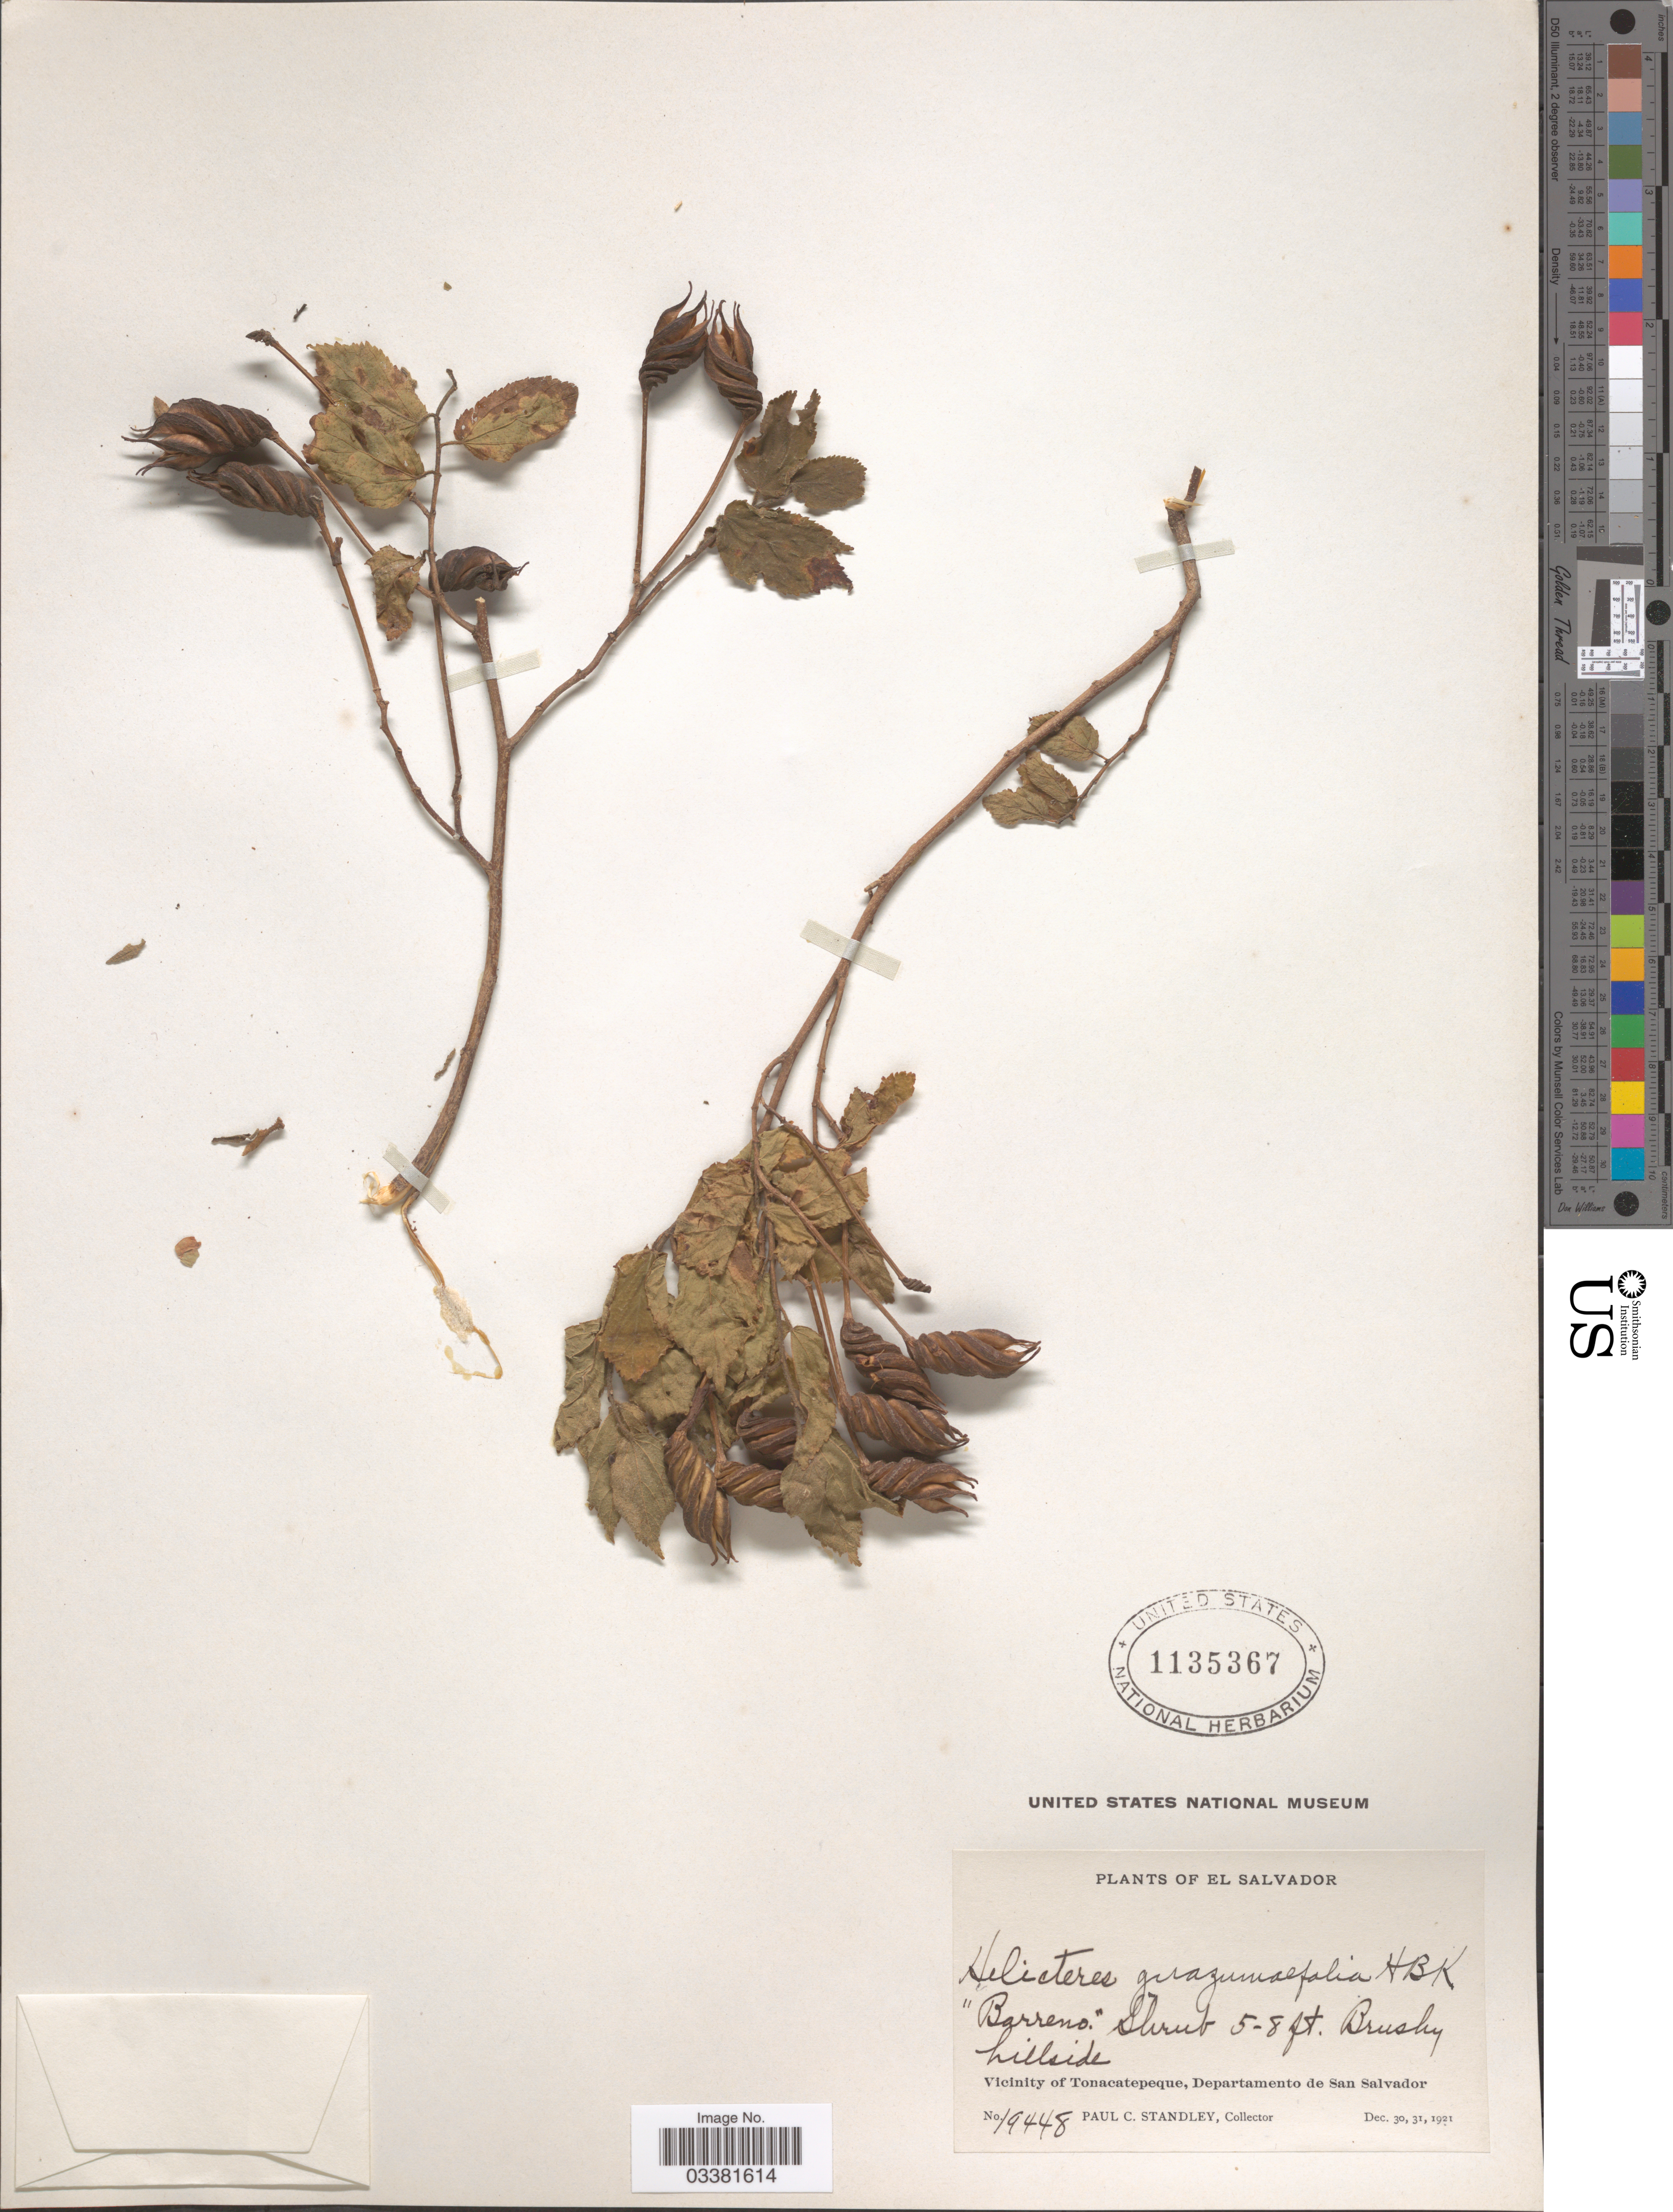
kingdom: Plantae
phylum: Tracheophyta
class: Magnoliopsida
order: Malvales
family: Malvaceae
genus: Helicteres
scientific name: Helicteres guazumifolia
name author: Kunth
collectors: P. C. Standley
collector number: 19448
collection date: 1921-12-30/1921-12-31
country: El Salvador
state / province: San Salvador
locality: Vicinity of Tonacatepeque, Departamento de San Salvador.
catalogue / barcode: US 1135367